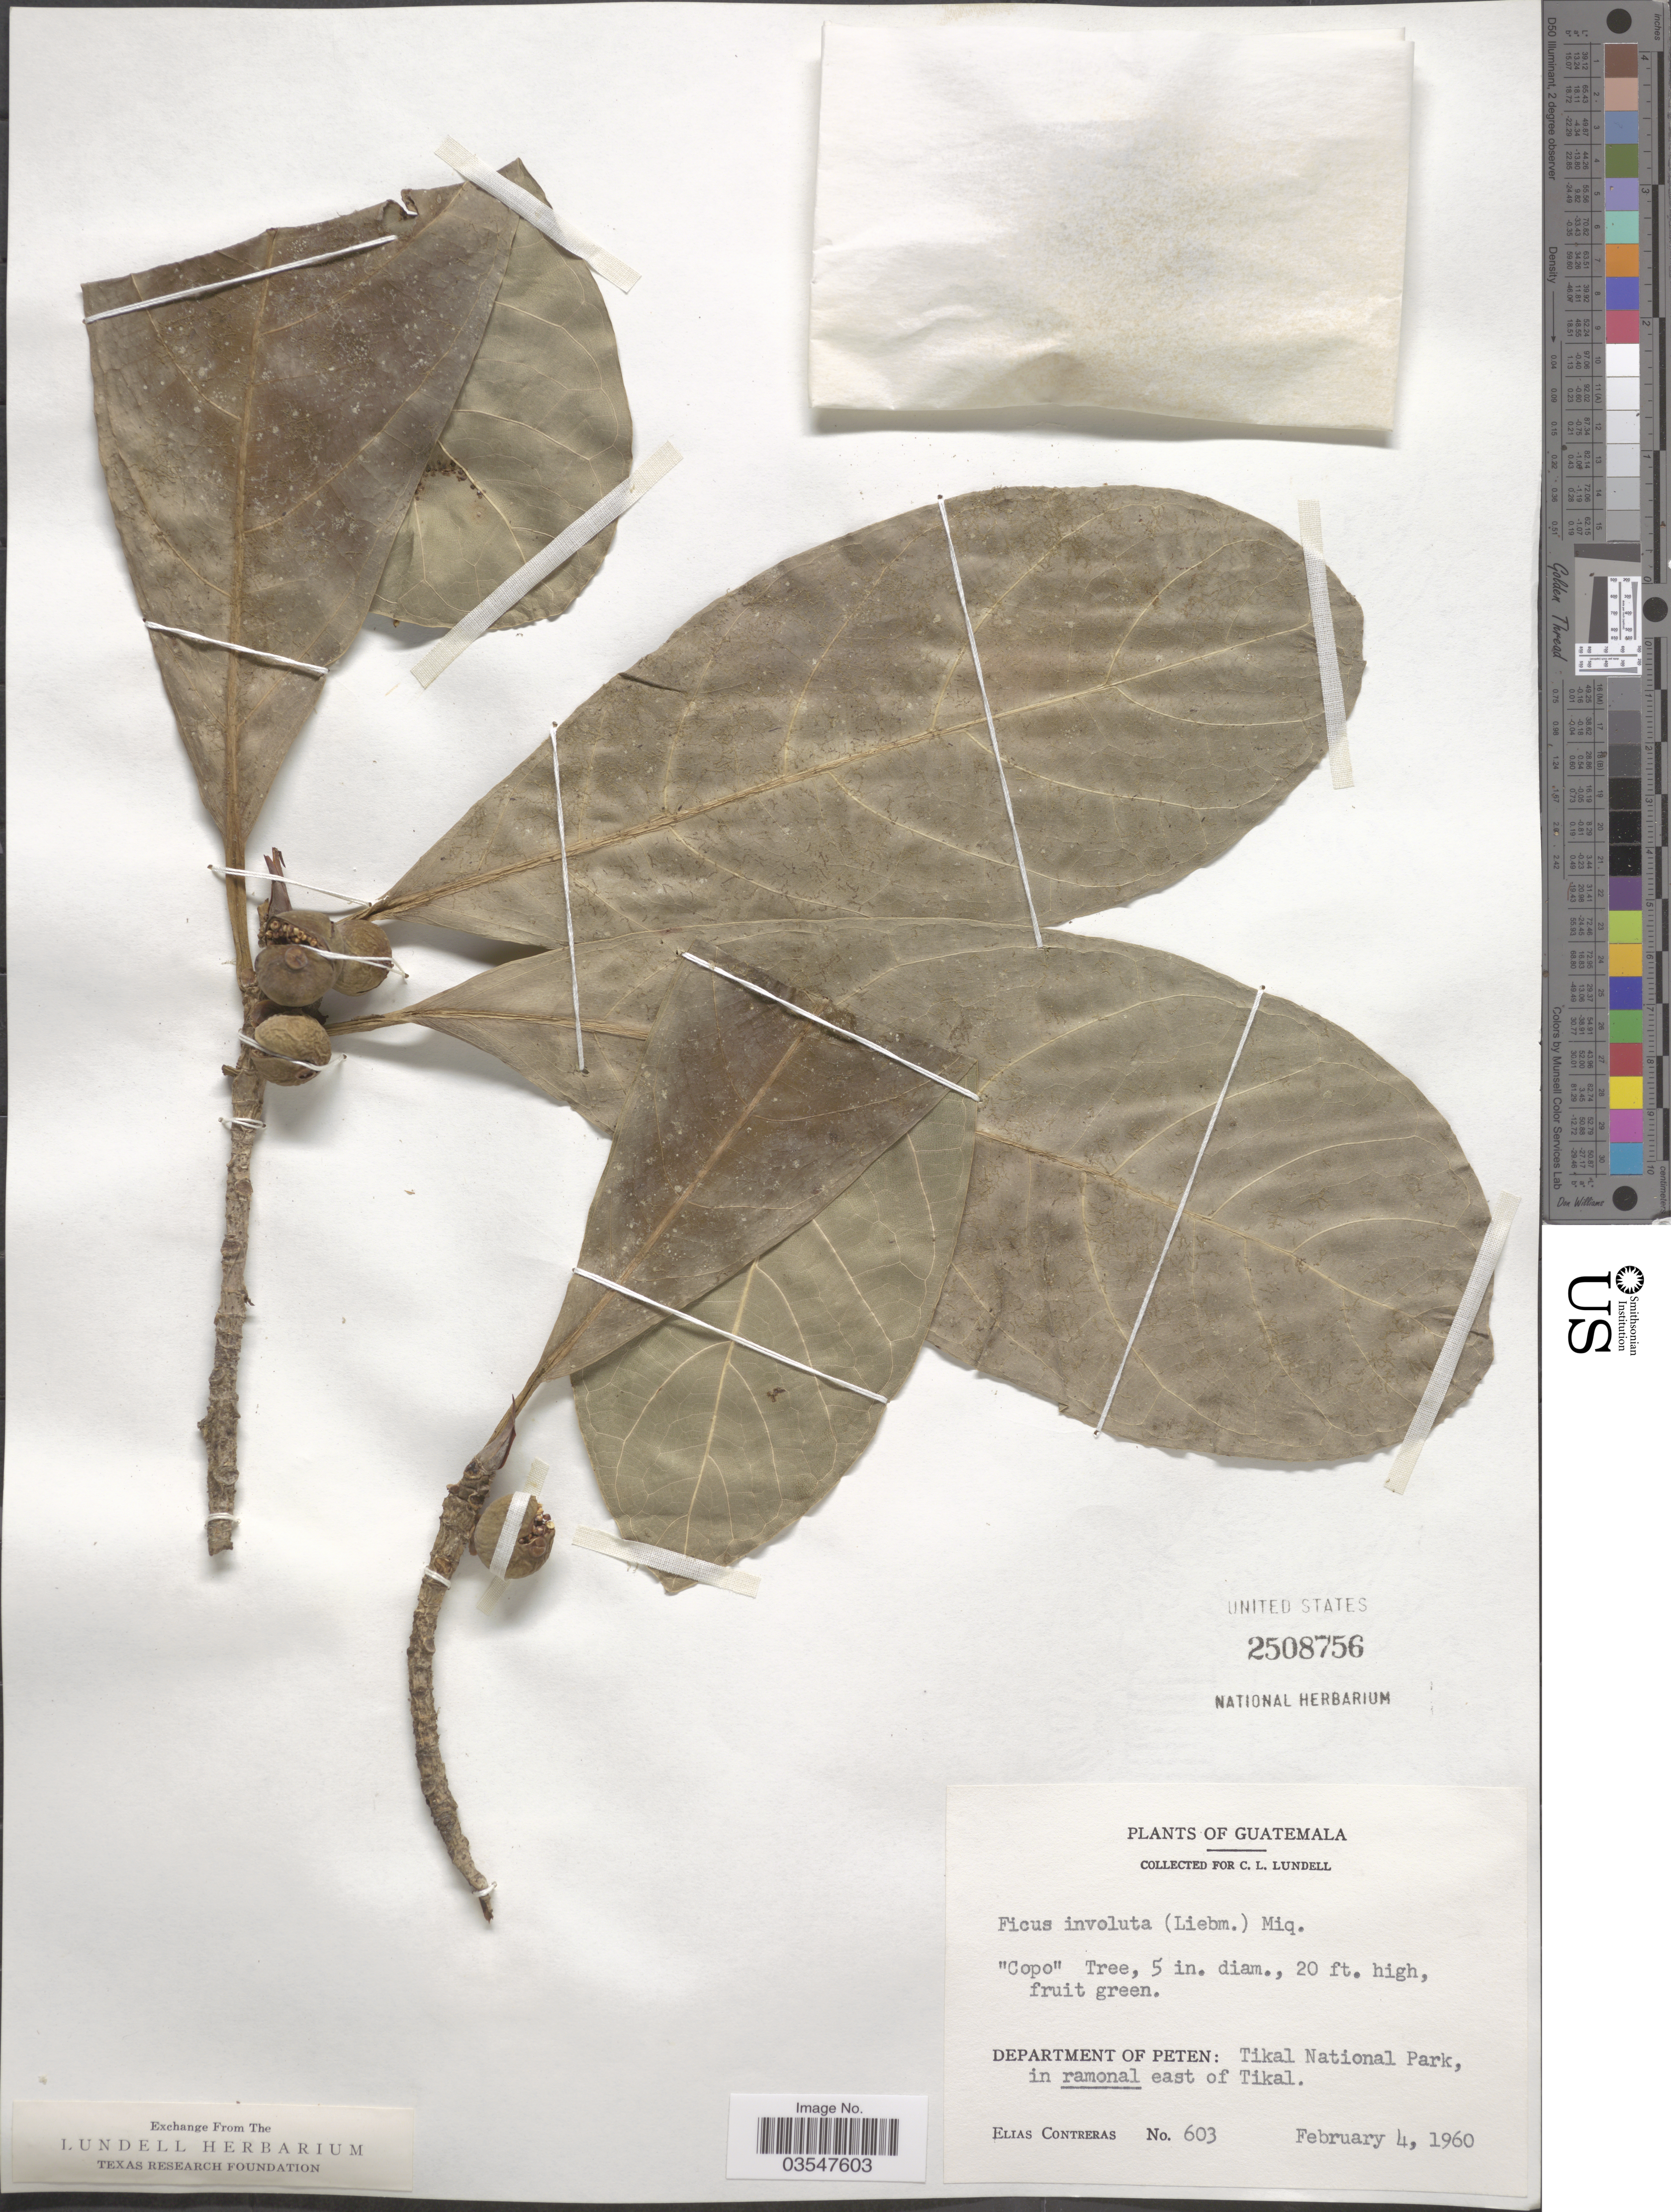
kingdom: Plantae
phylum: Tracheophyta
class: Magnoliopsida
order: Rosales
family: Moraceae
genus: Ficus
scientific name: Ficus obtusifolia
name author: Kunth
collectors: E. Contreras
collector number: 603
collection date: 1960-02-04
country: Guatemala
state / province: El Peten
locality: Department of Peten: Tikal National Park, in ramonal east of Tikal.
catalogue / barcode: US 2508756